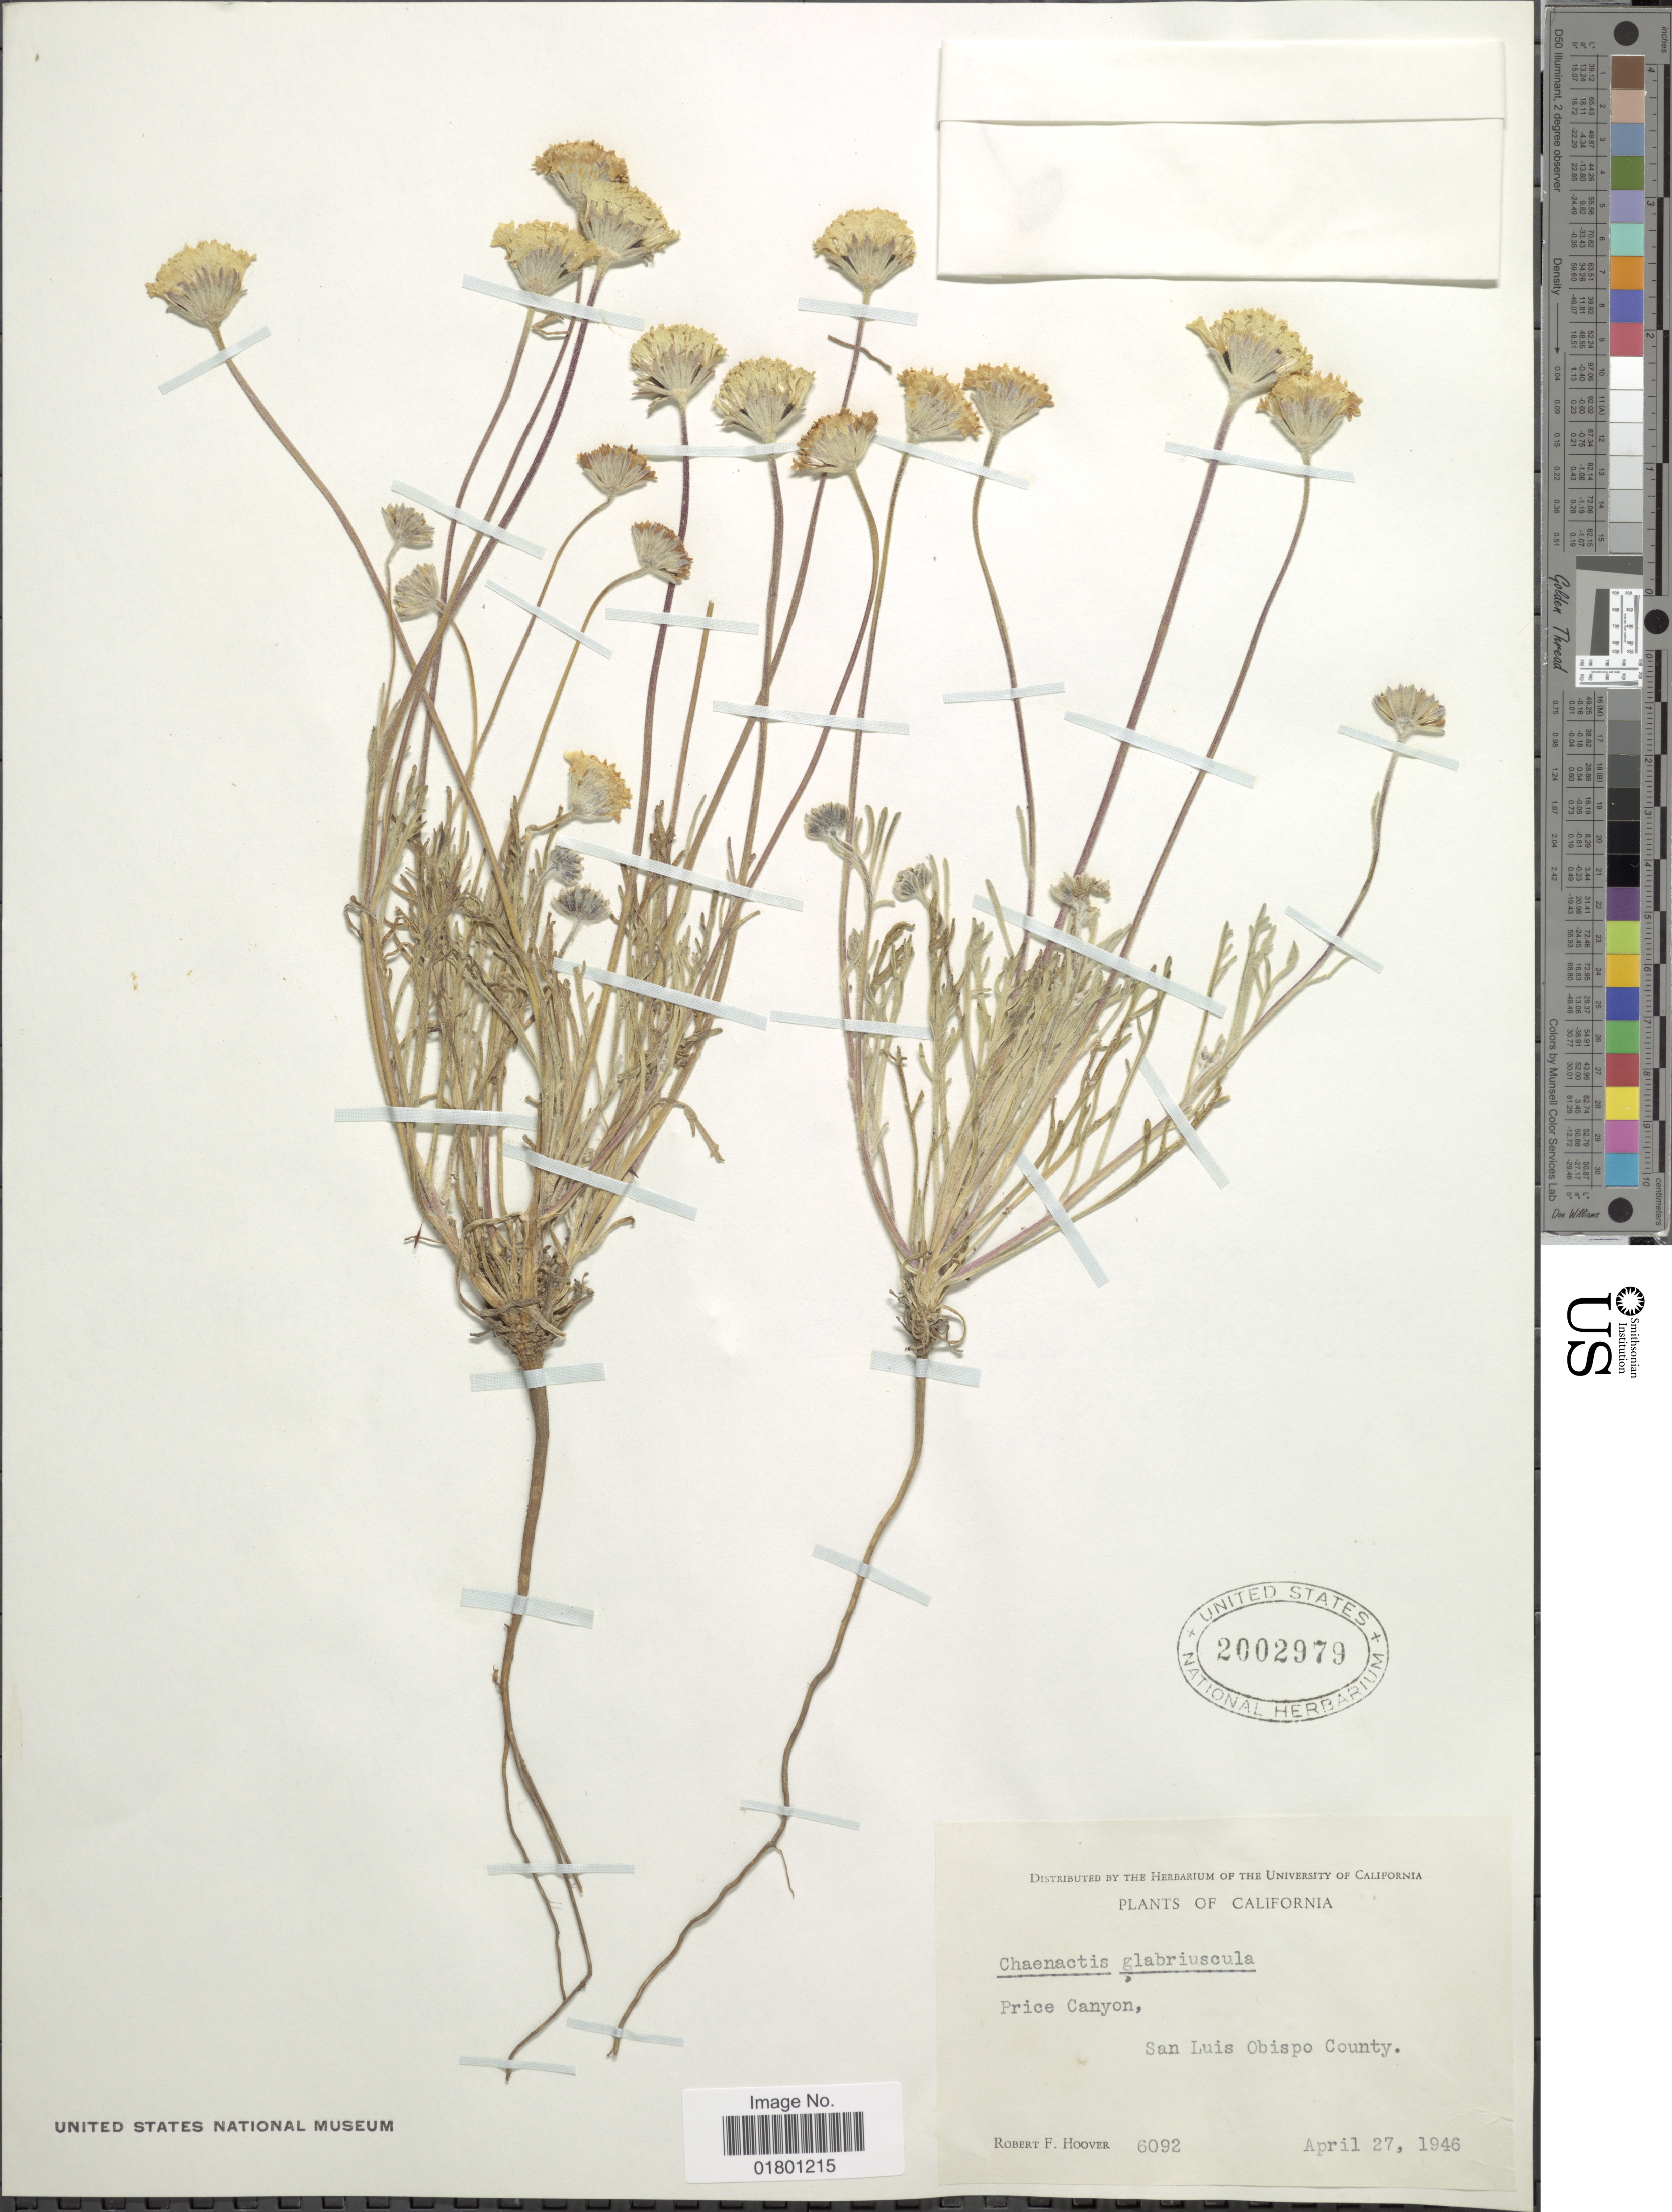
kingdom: Plantae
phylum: Tracheophyta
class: Magnoliopsida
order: Asterales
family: Asteraceae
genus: Chaenactis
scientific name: Chaenactis glabriuscula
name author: DC.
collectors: R. F. Hoover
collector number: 6092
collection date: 1946-04-27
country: United States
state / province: California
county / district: San Luis Obispo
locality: Price Canyon, San Luis Obispo County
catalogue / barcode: US 2002979